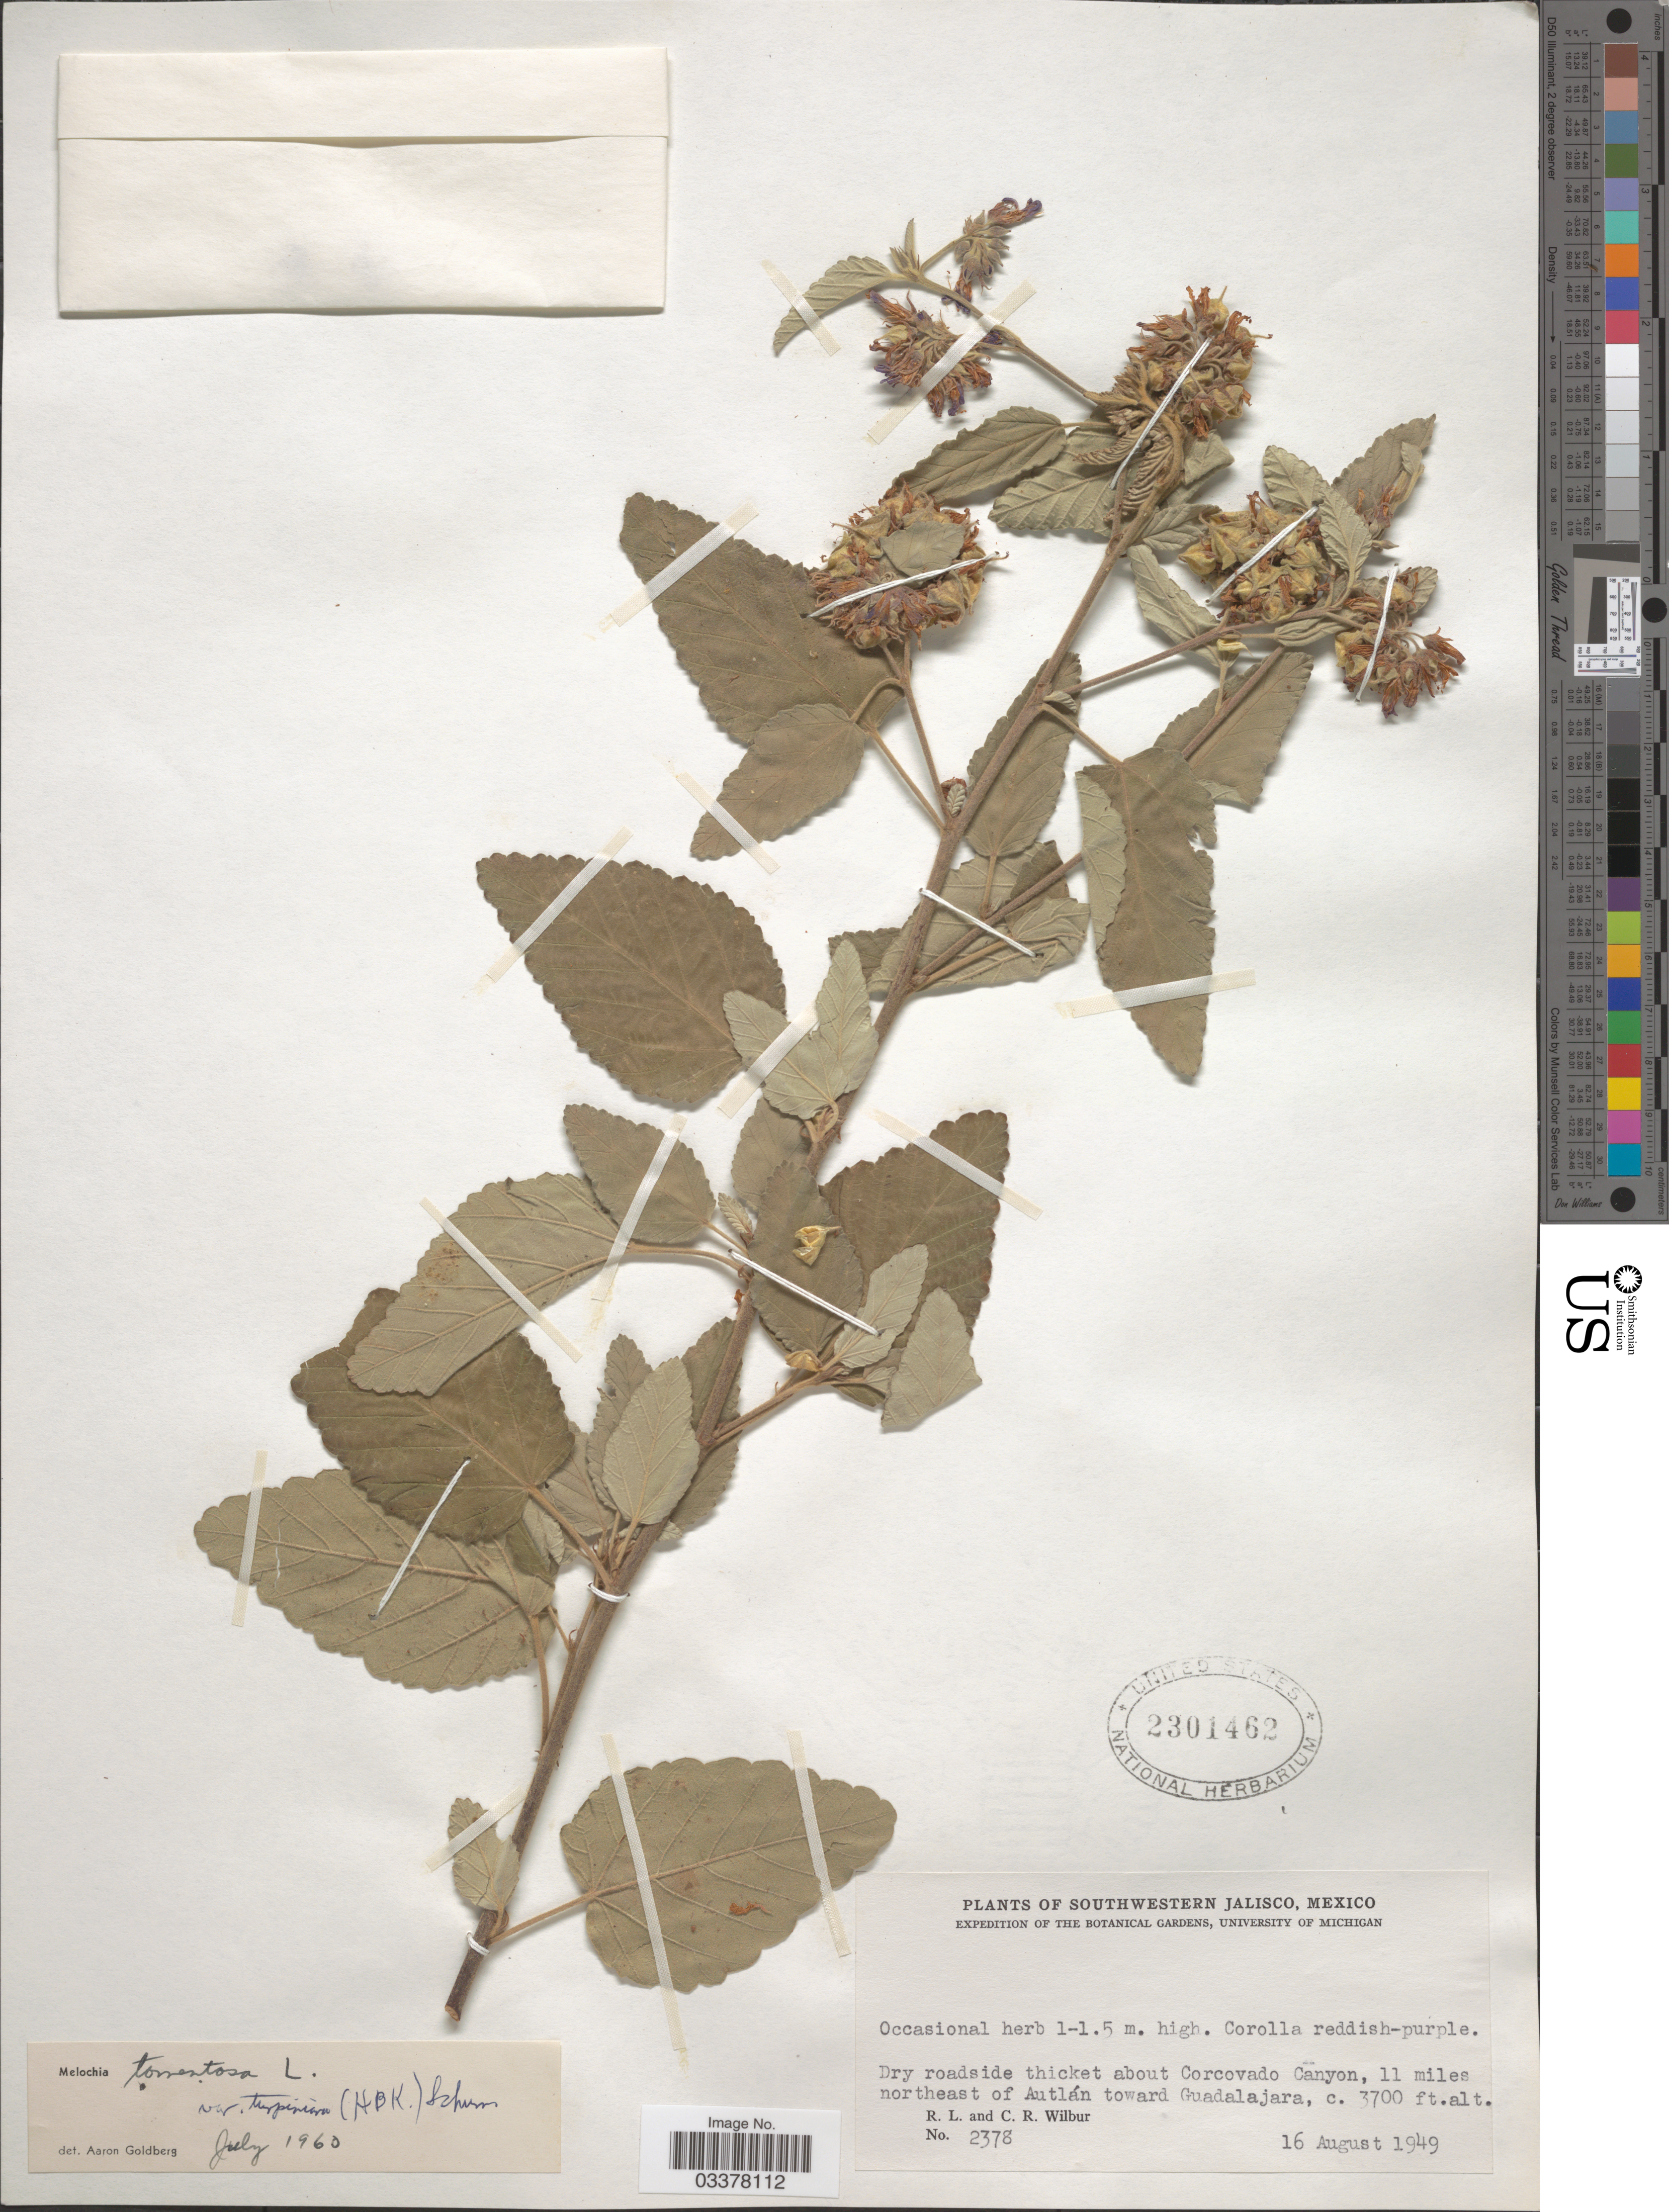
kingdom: Plantae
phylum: Tracheophyta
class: Magnoliopsida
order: Malvales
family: Malvaceae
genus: Melochia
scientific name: Melochia tomentosa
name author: L.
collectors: R. L. Wilbur & C. Wilbur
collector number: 2378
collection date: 1949-08-16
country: Mexico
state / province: Jalisco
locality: Southwestern Jalisco. About Corcovado Canyon, 11 miles northeast of Autlán toward Guadalajara.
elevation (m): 1128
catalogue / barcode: US 2301462